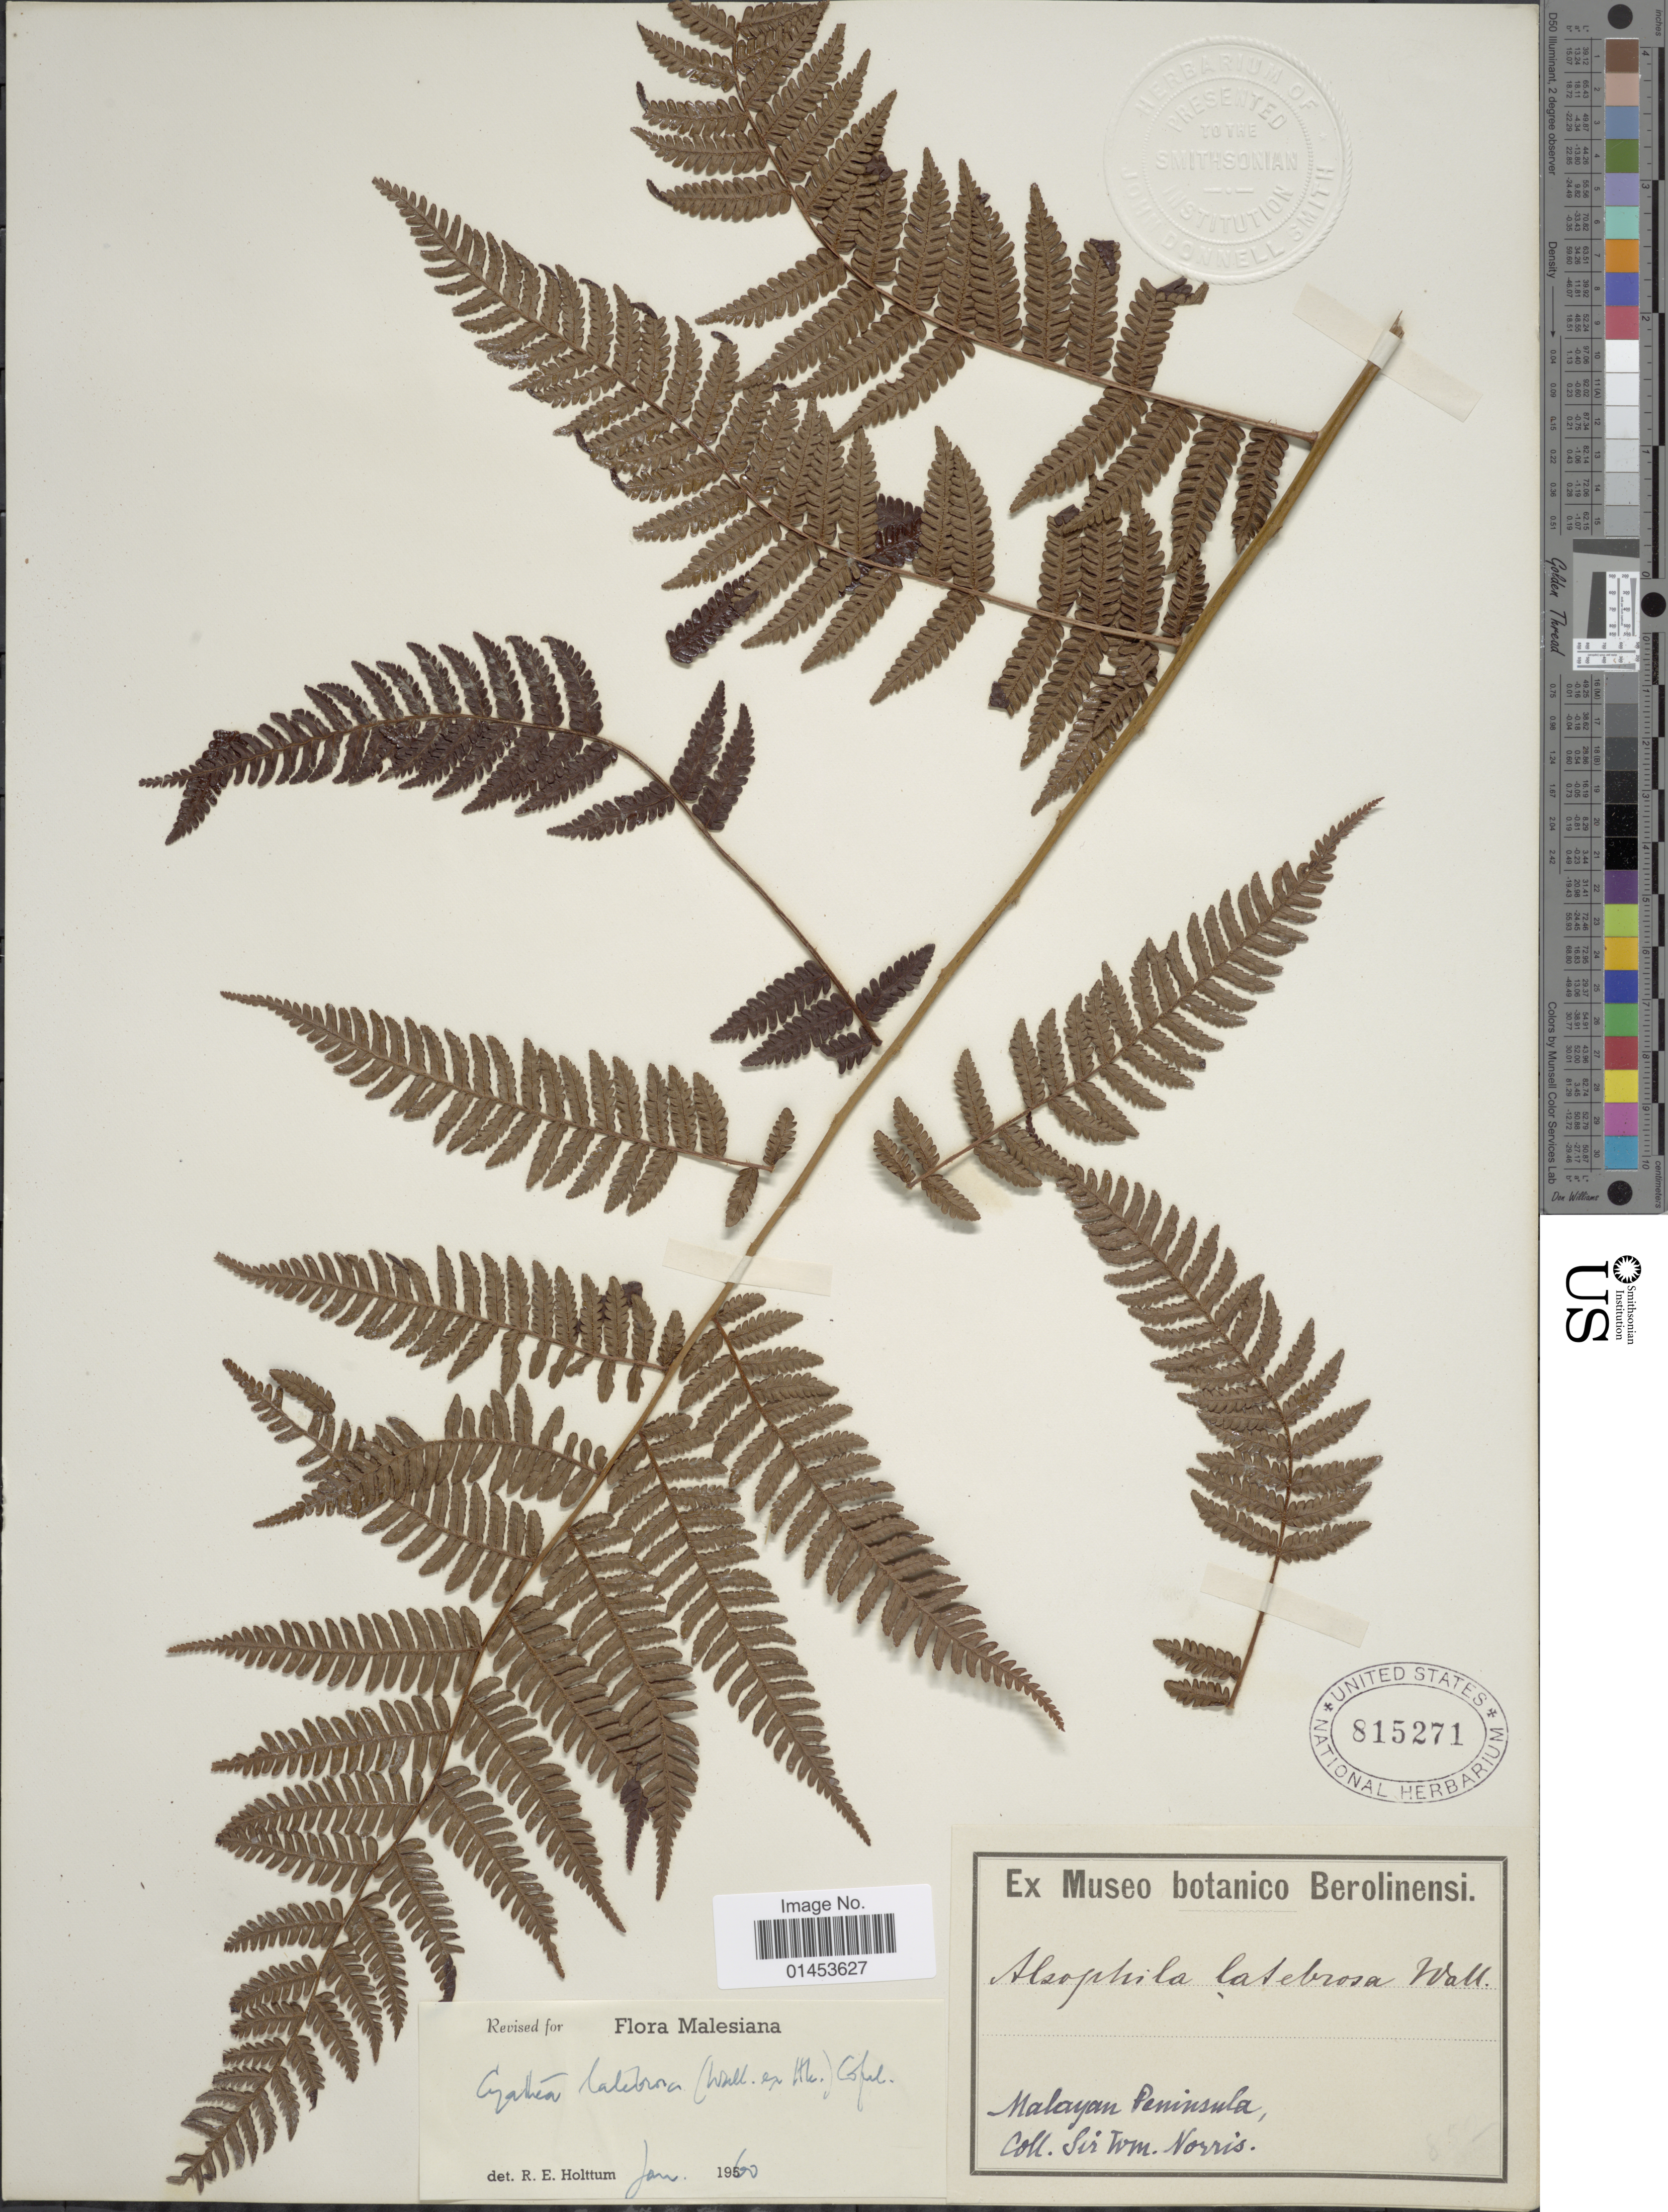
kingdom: Plantae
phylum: Tracheophyta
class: Polypodiopsida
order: Cyatheales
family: Cyatheaceae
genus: Cyathea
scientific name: Cyathea latebrosa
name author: (Wall. ex Hook.) Copel.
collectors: W. Norris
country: Malaysia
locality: Malayan Peninsula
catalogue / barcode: US 815271